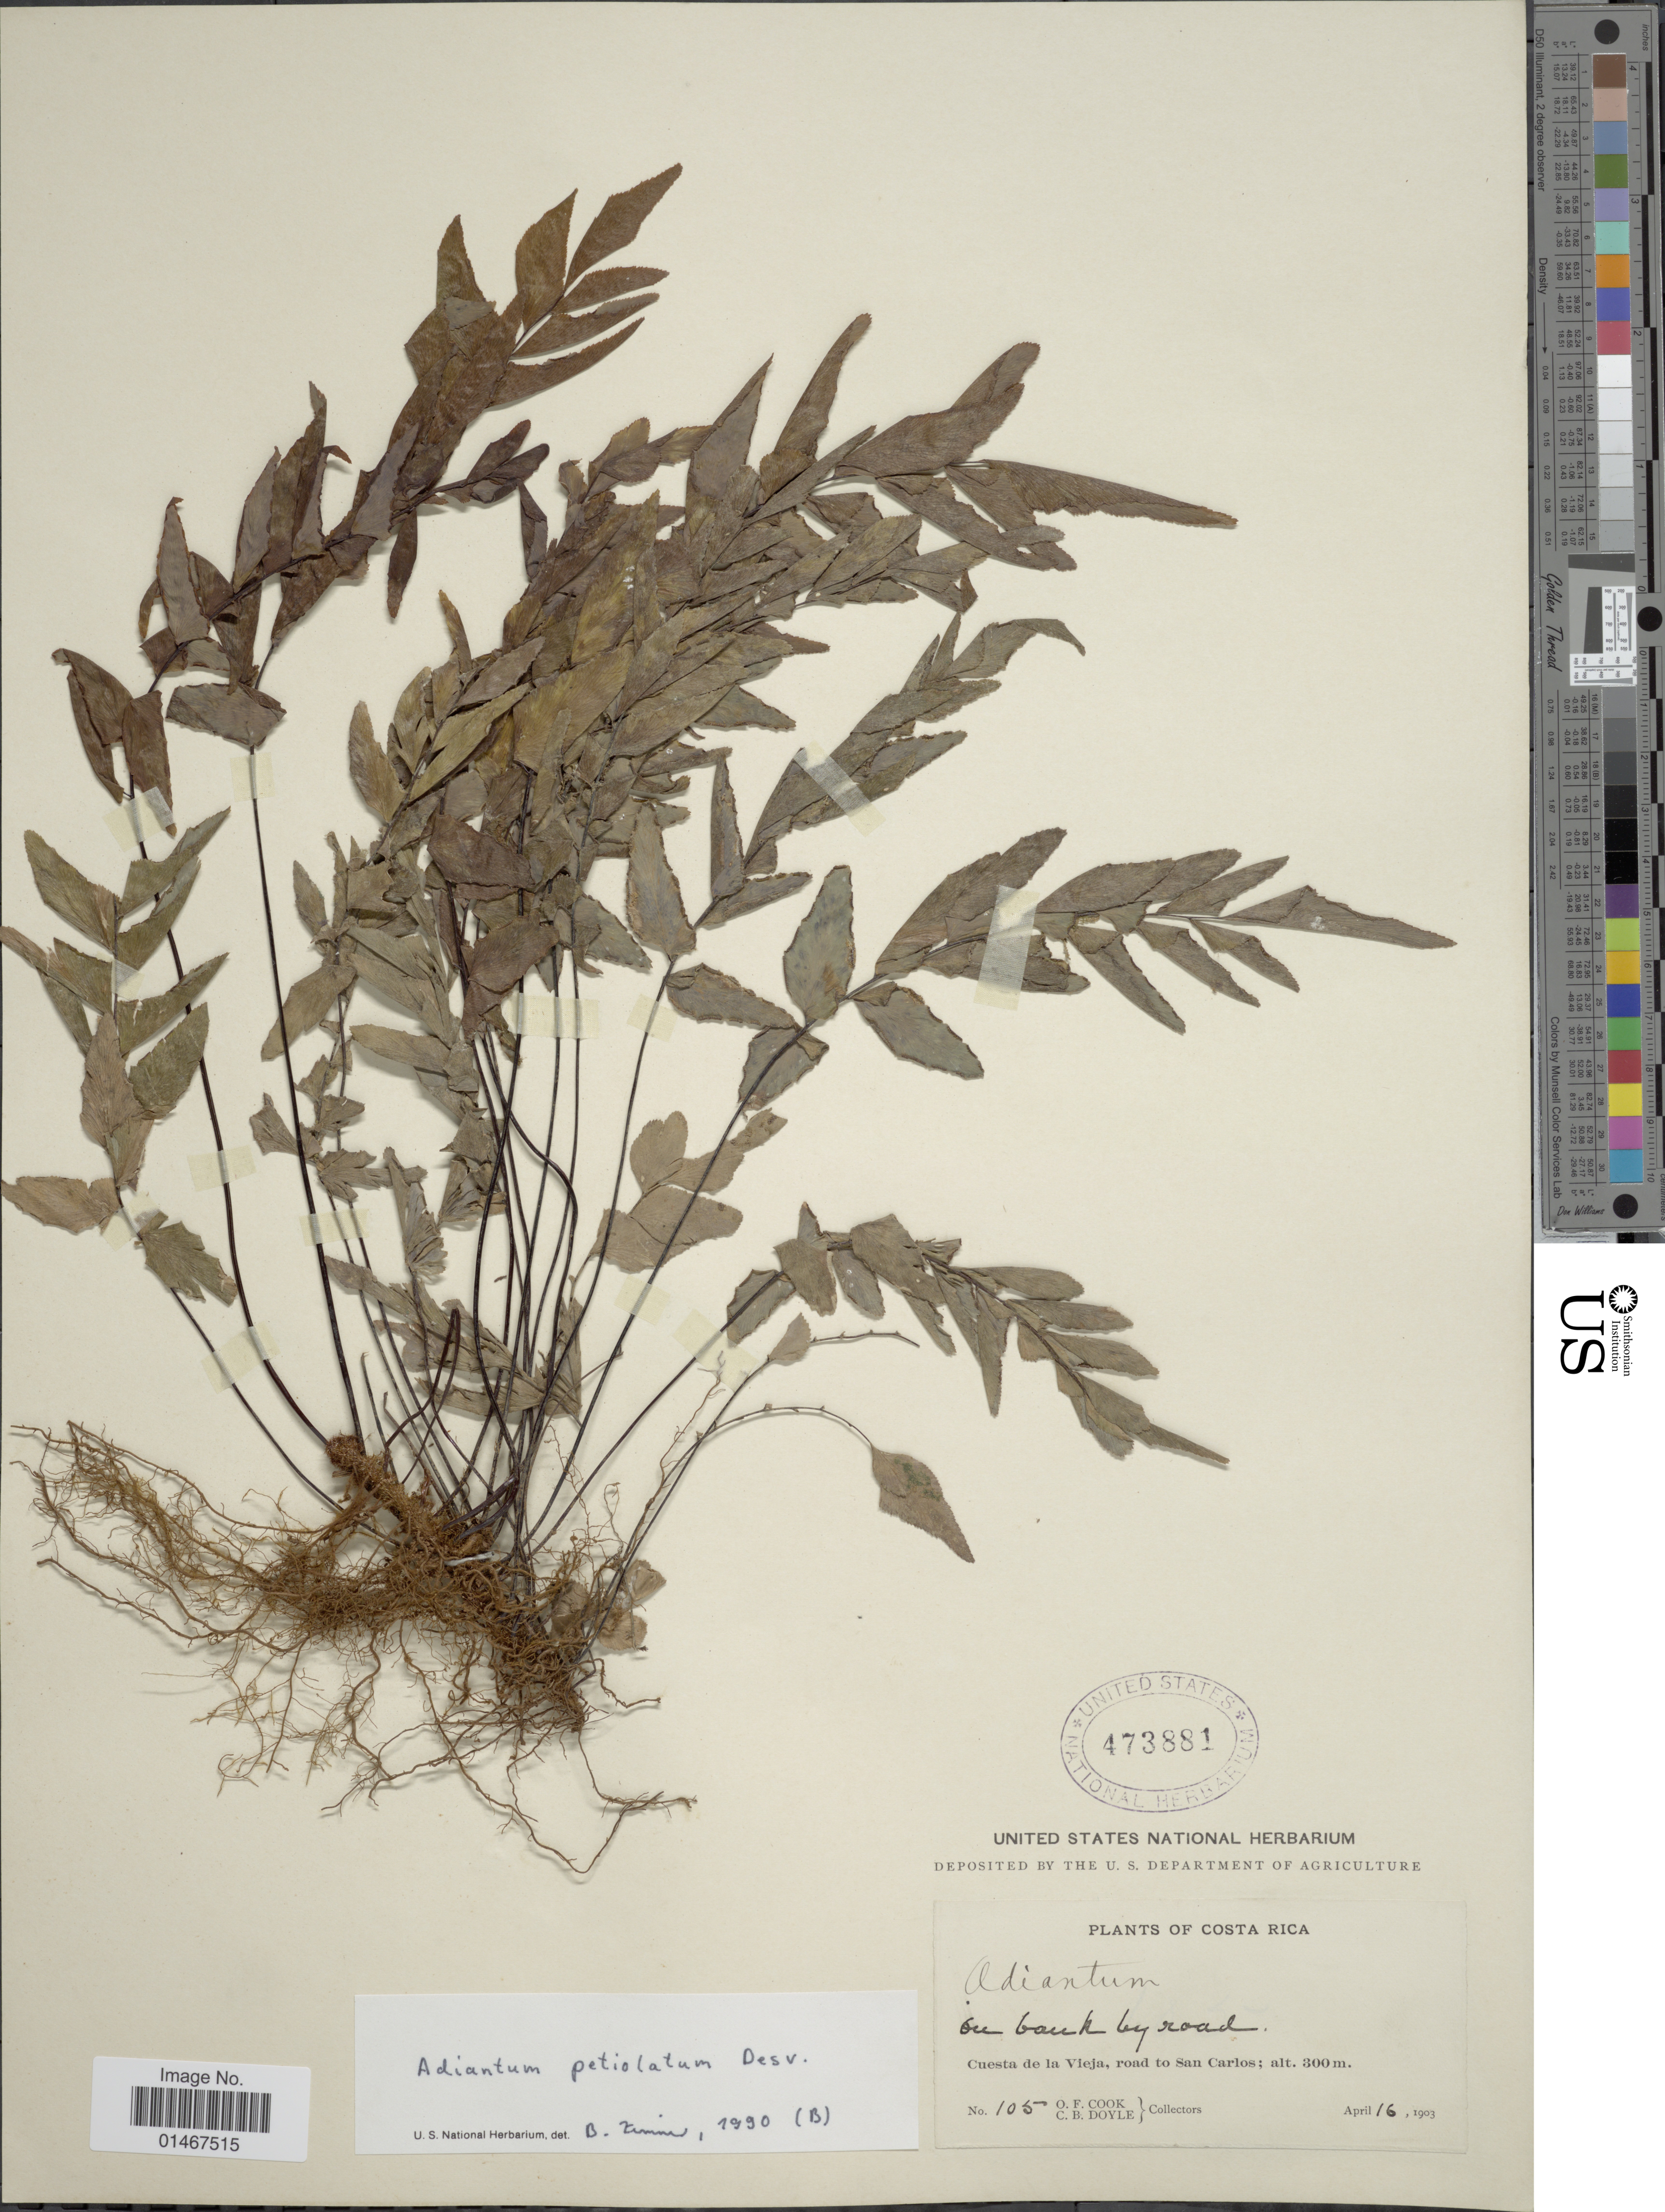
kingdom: Plantae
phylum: Tracheophyta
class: Polypodiopsida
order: Polypodiales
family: Pteridaceae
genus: Adiantum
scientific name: Adiantum petiolatum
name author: Desv.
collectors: O. F. Cook & C. Doyle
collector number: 105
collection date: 1903-04-16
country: Costa Rica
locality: Cuesta de la Vieja, road to San Carlos.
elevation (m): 300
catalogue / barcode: US 473881